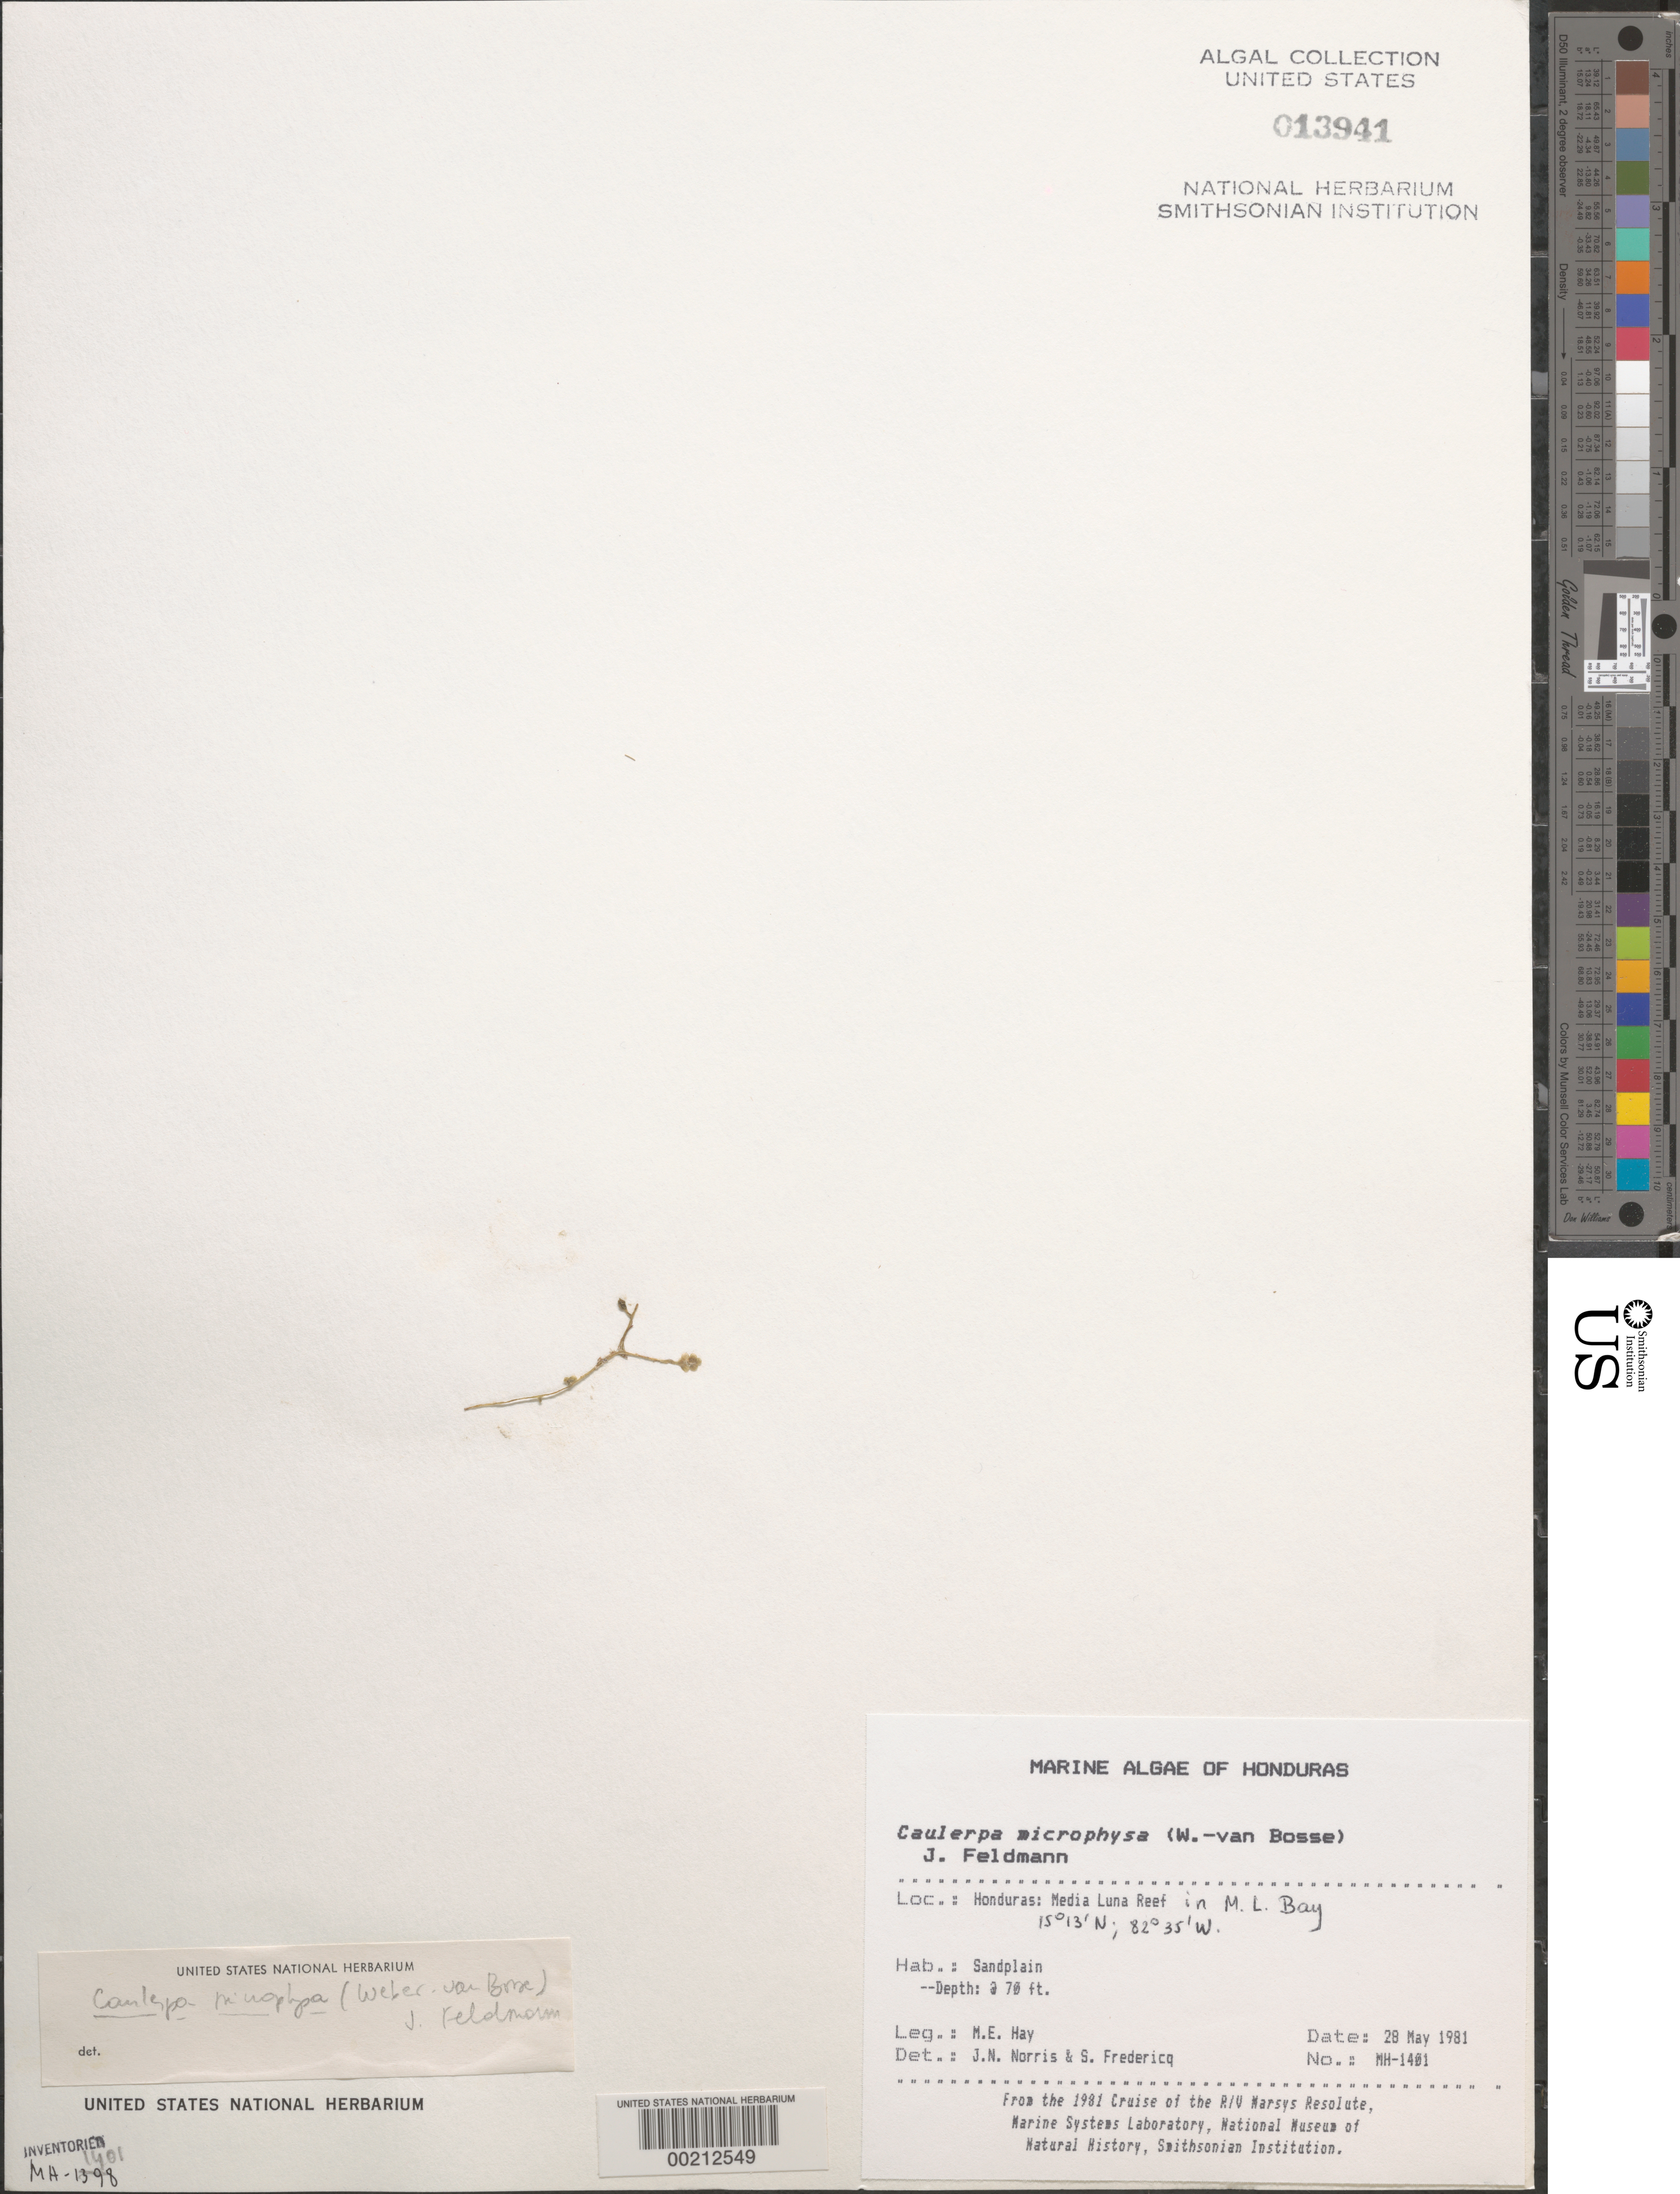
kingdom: Plantae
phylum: Chlorophyta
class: Ulvophyceae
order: Bryopsidales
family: Caulerpaceae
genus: Caulerpa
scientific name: Caulerpa microphysa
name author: (Weber Bosse) Feldmann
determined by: Norris, J. N.; Fredericq, S.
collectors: M. E. Hay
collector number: MEH-1401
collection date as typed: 28 May 1981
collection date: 1981-05-28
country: Honduras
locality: Media Luna Reef, Media Luna Bay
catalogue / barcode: US 13941